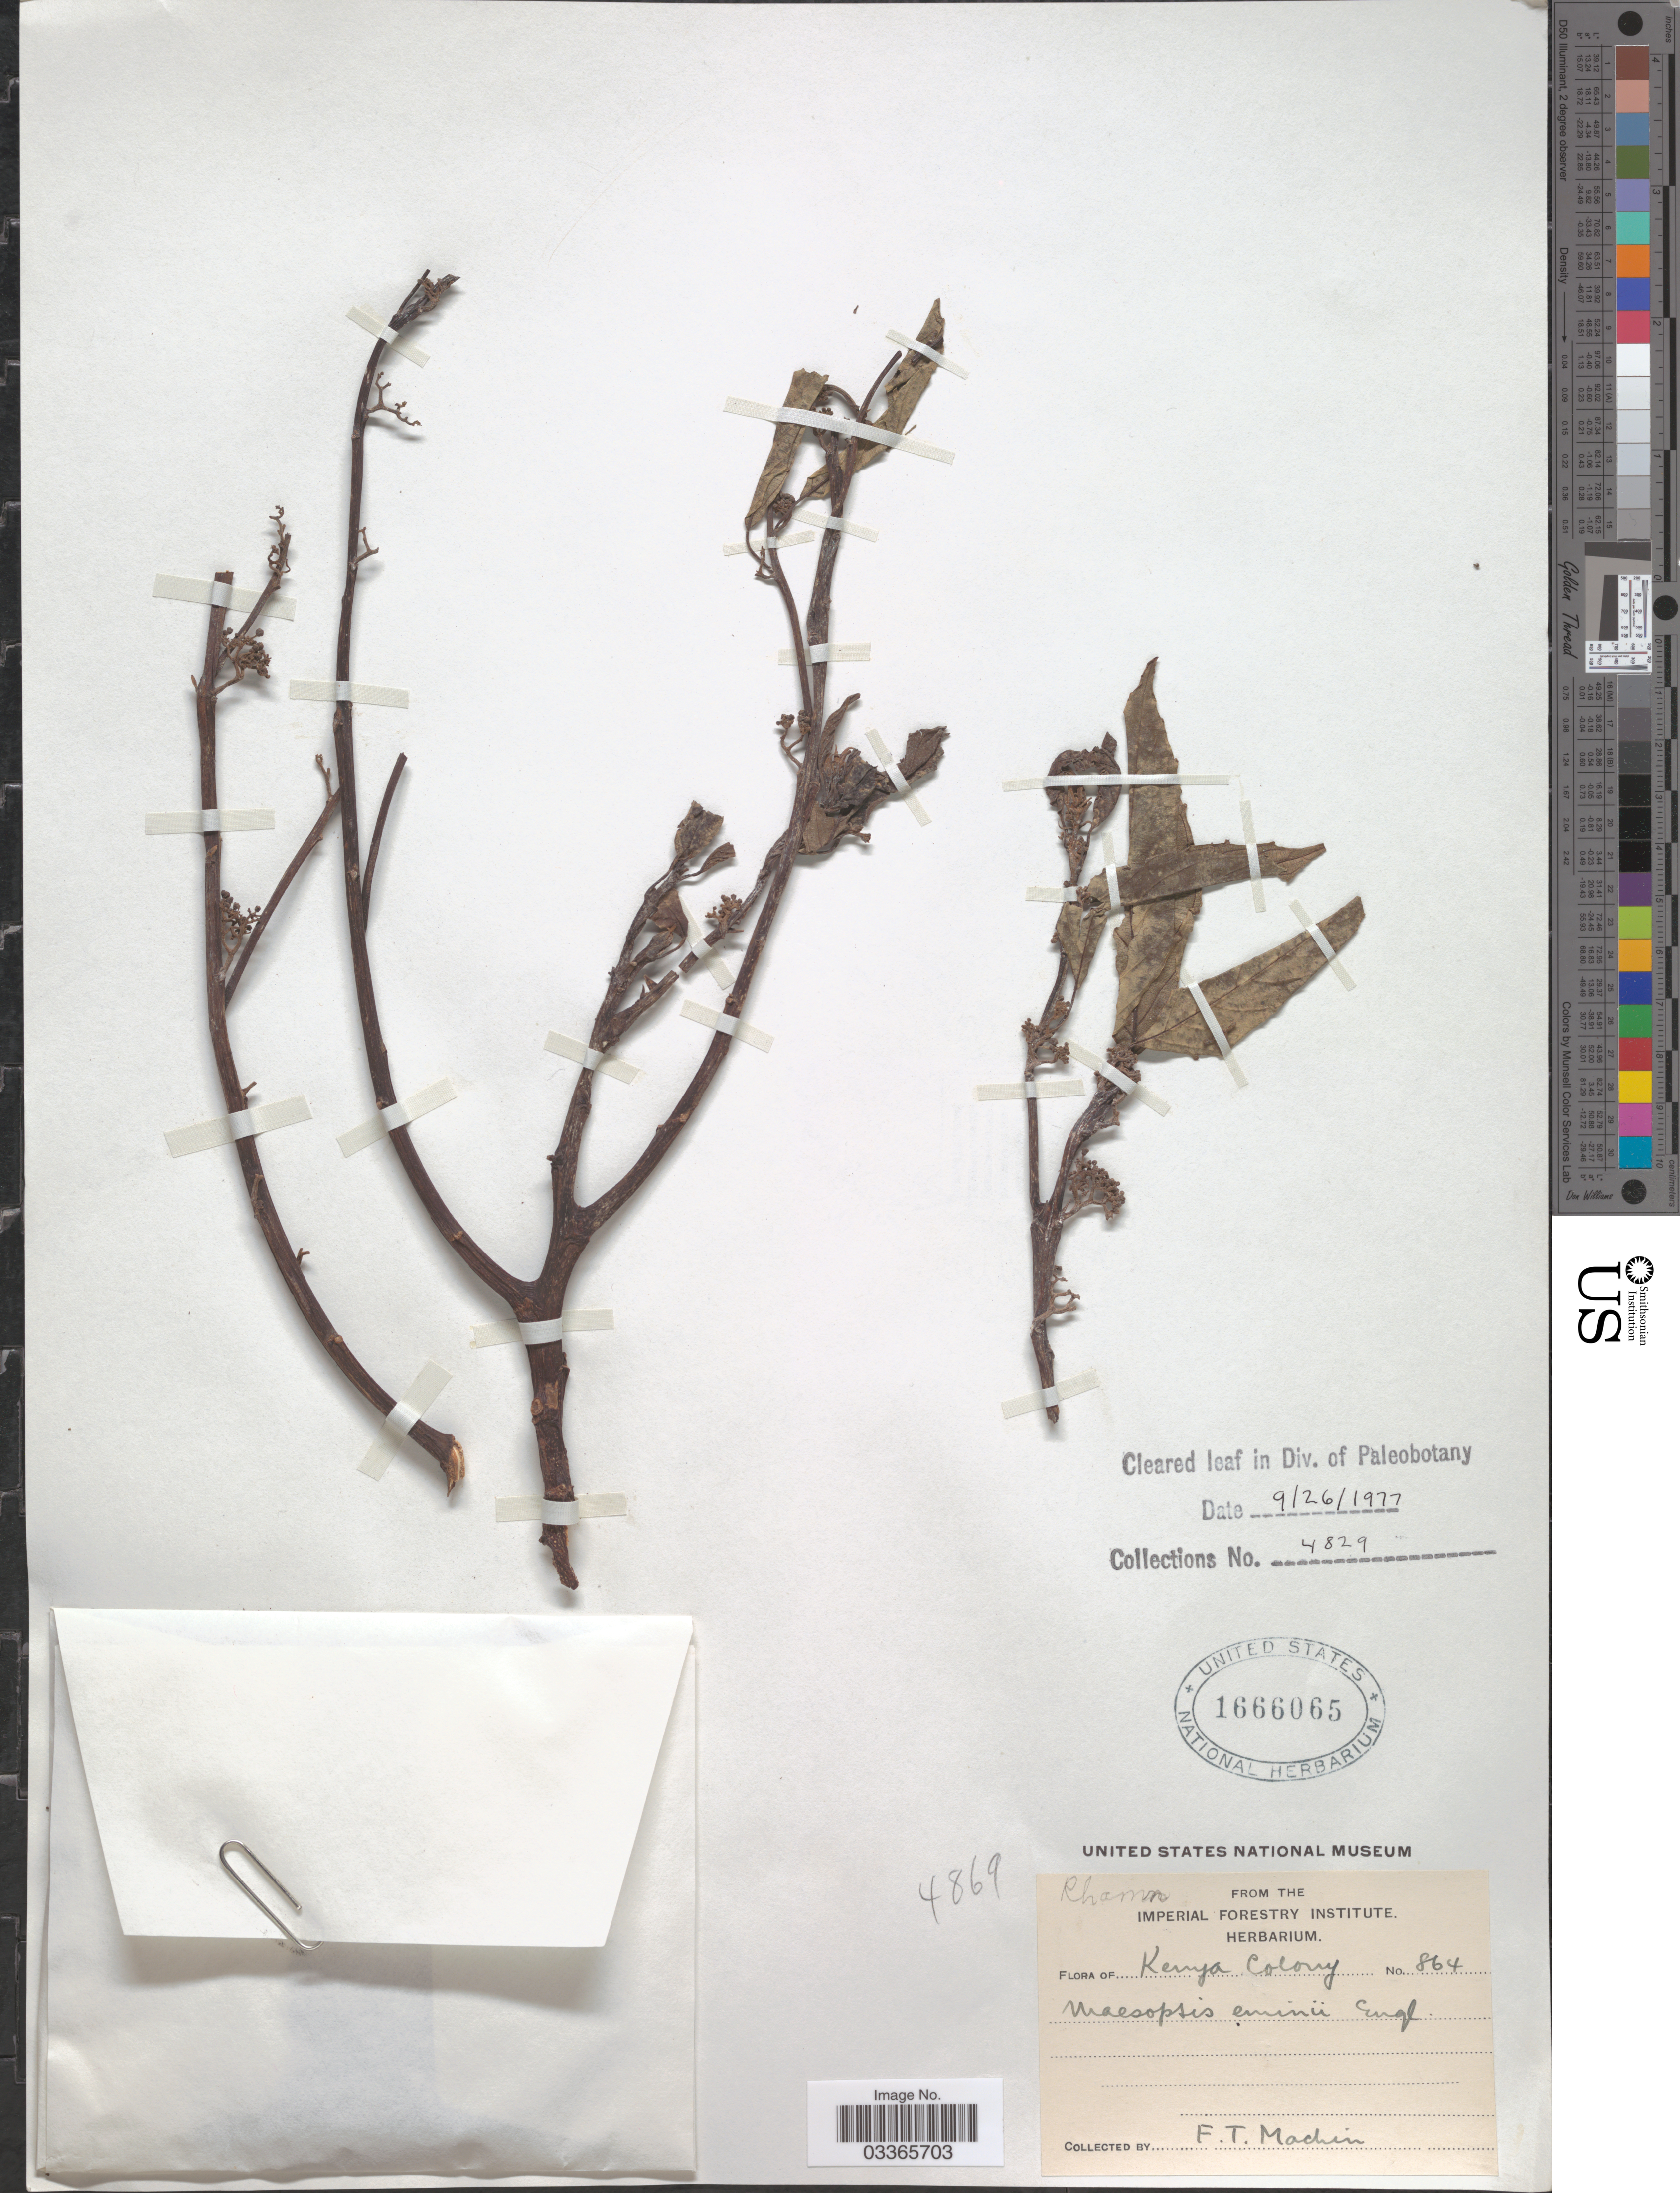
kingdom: Plantae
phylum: Tracheophyta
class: Magnoliopsida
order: Rosales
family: Rhamnaceae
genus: Maesopsis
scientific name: Maesopsis eminii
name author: Engl.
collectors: F. Machin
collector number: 864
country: Kenya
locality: Kenya Colony.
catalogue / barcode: US 1666065